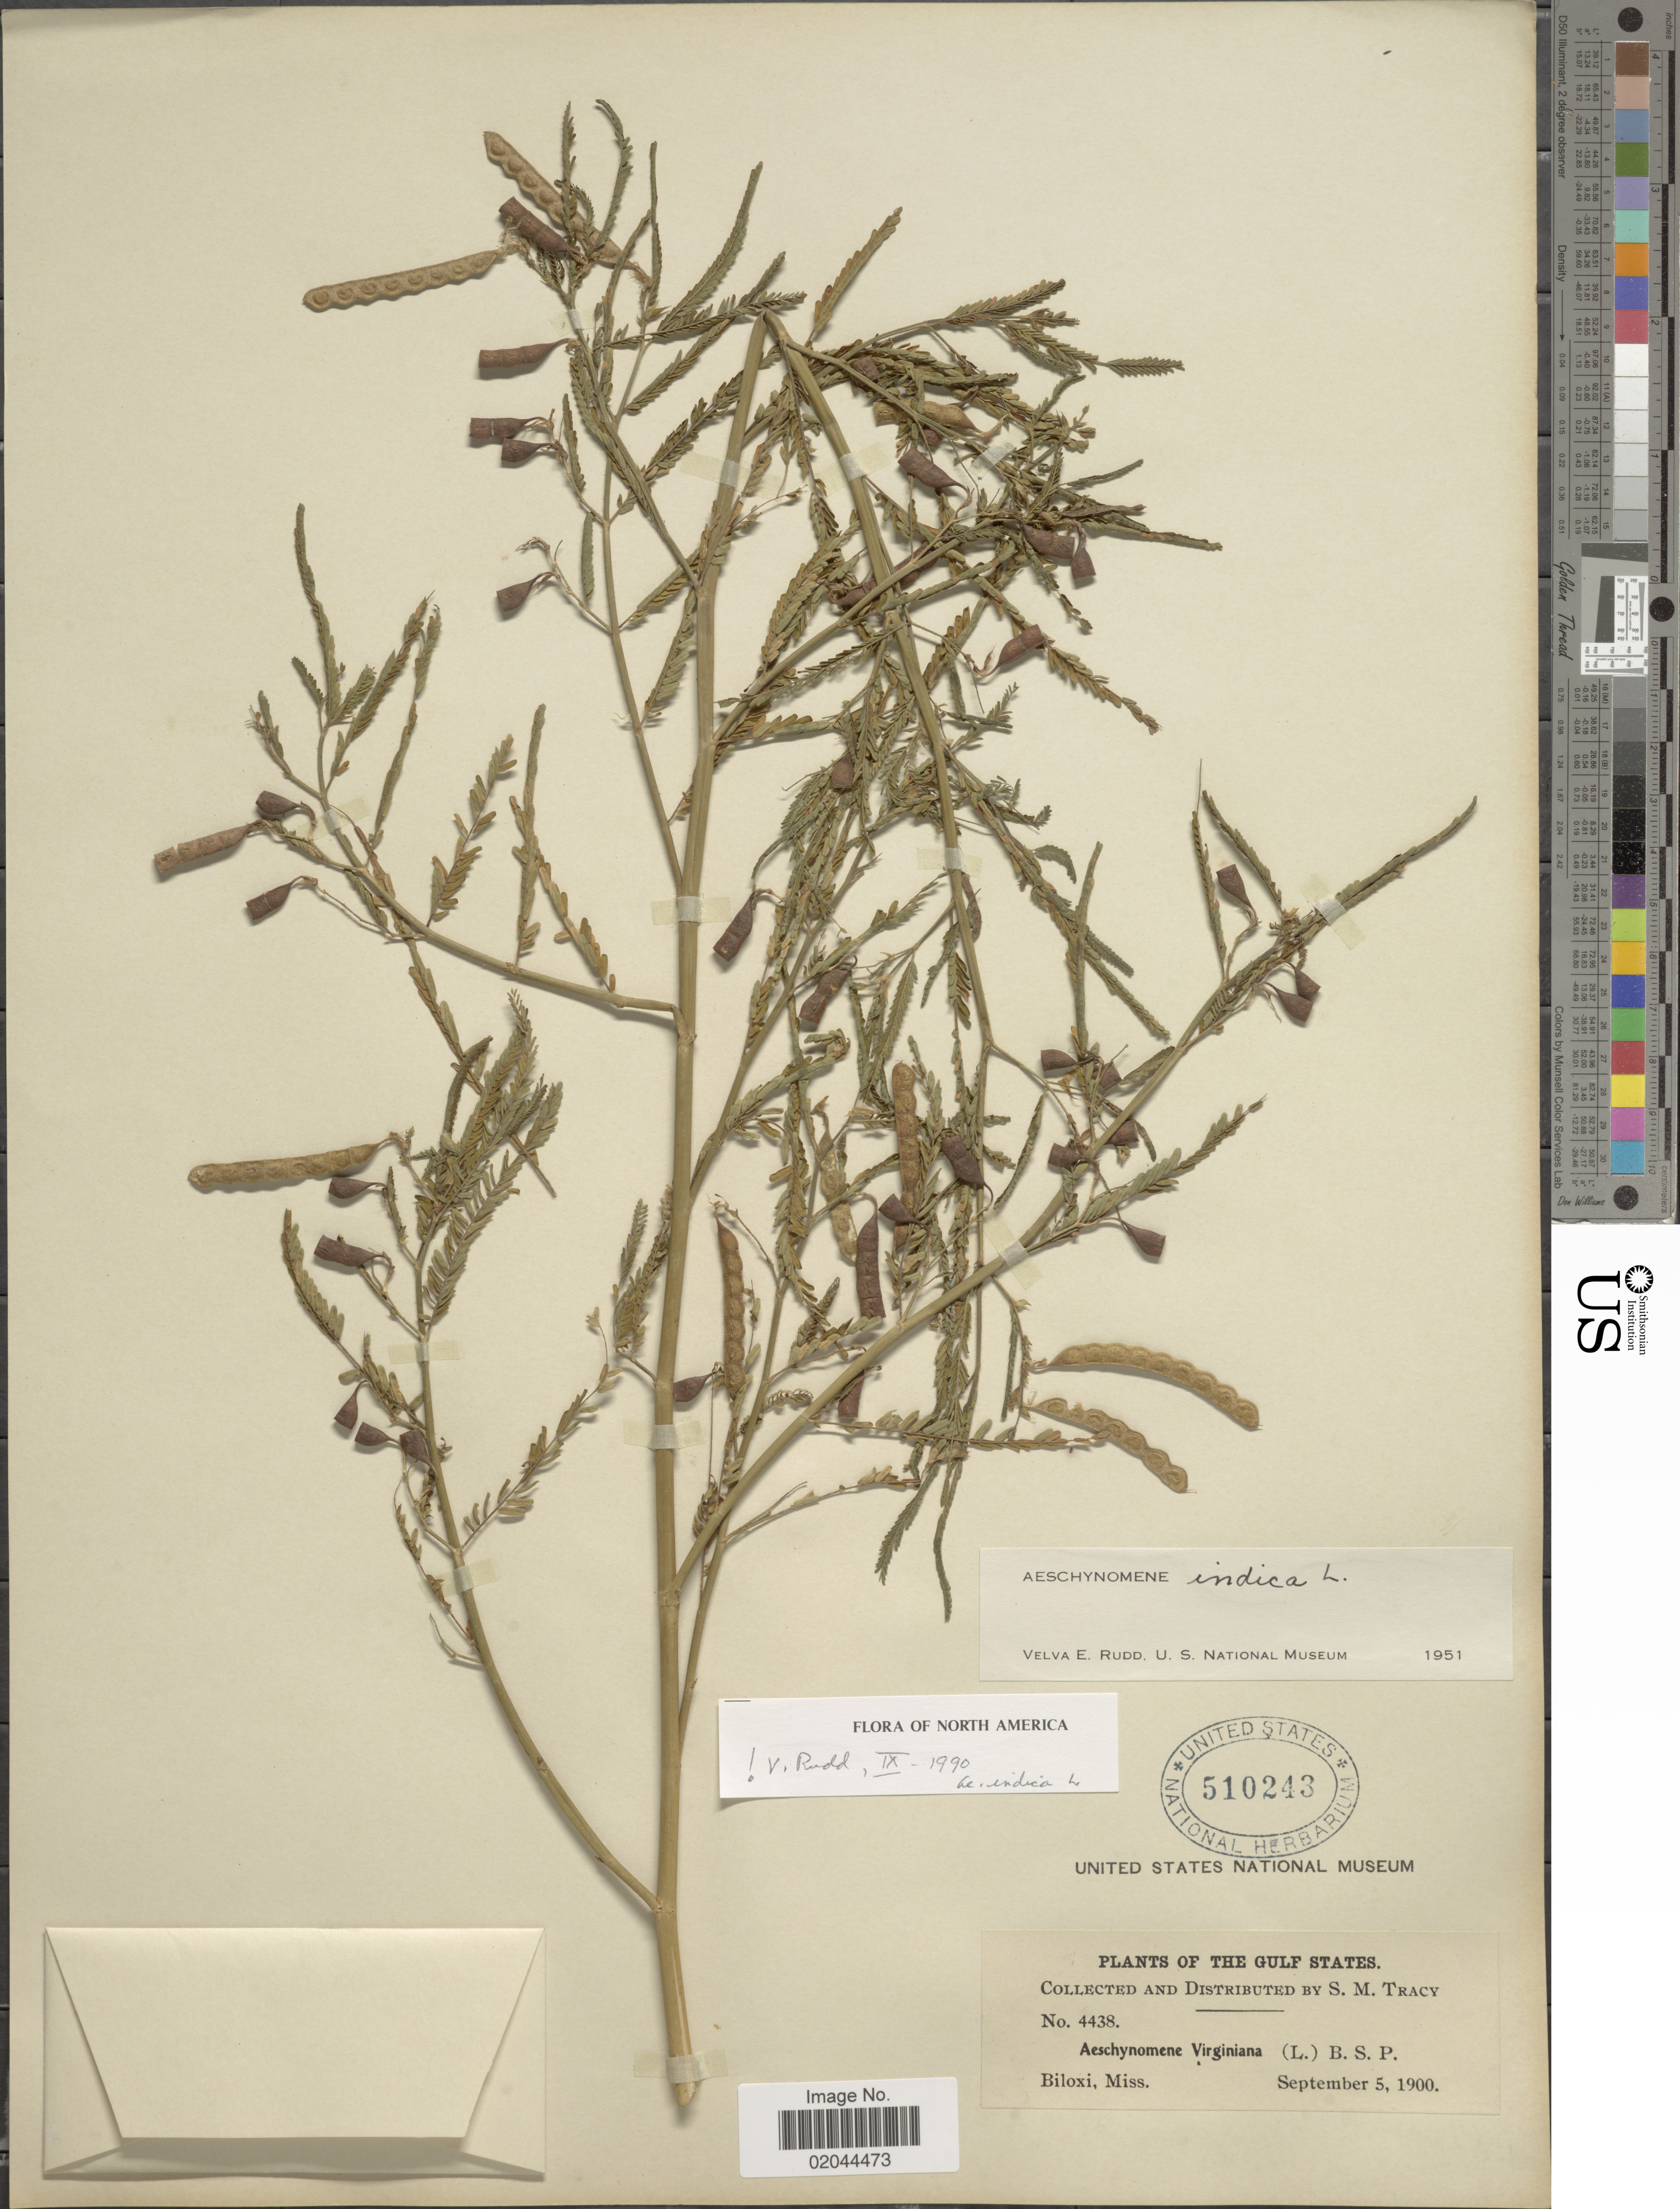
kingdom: Plantae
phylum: Tracheophyta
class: Magnoliopsida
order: Fabales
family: Fabaceae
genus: Aeschynomene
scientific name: Aeschynomene indica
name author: L.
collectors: S. M. Tracy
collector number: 4438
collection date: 1900-09-05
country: United States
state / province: Mississippi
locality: The Gulf States, Biloxi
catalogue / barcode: US 510243